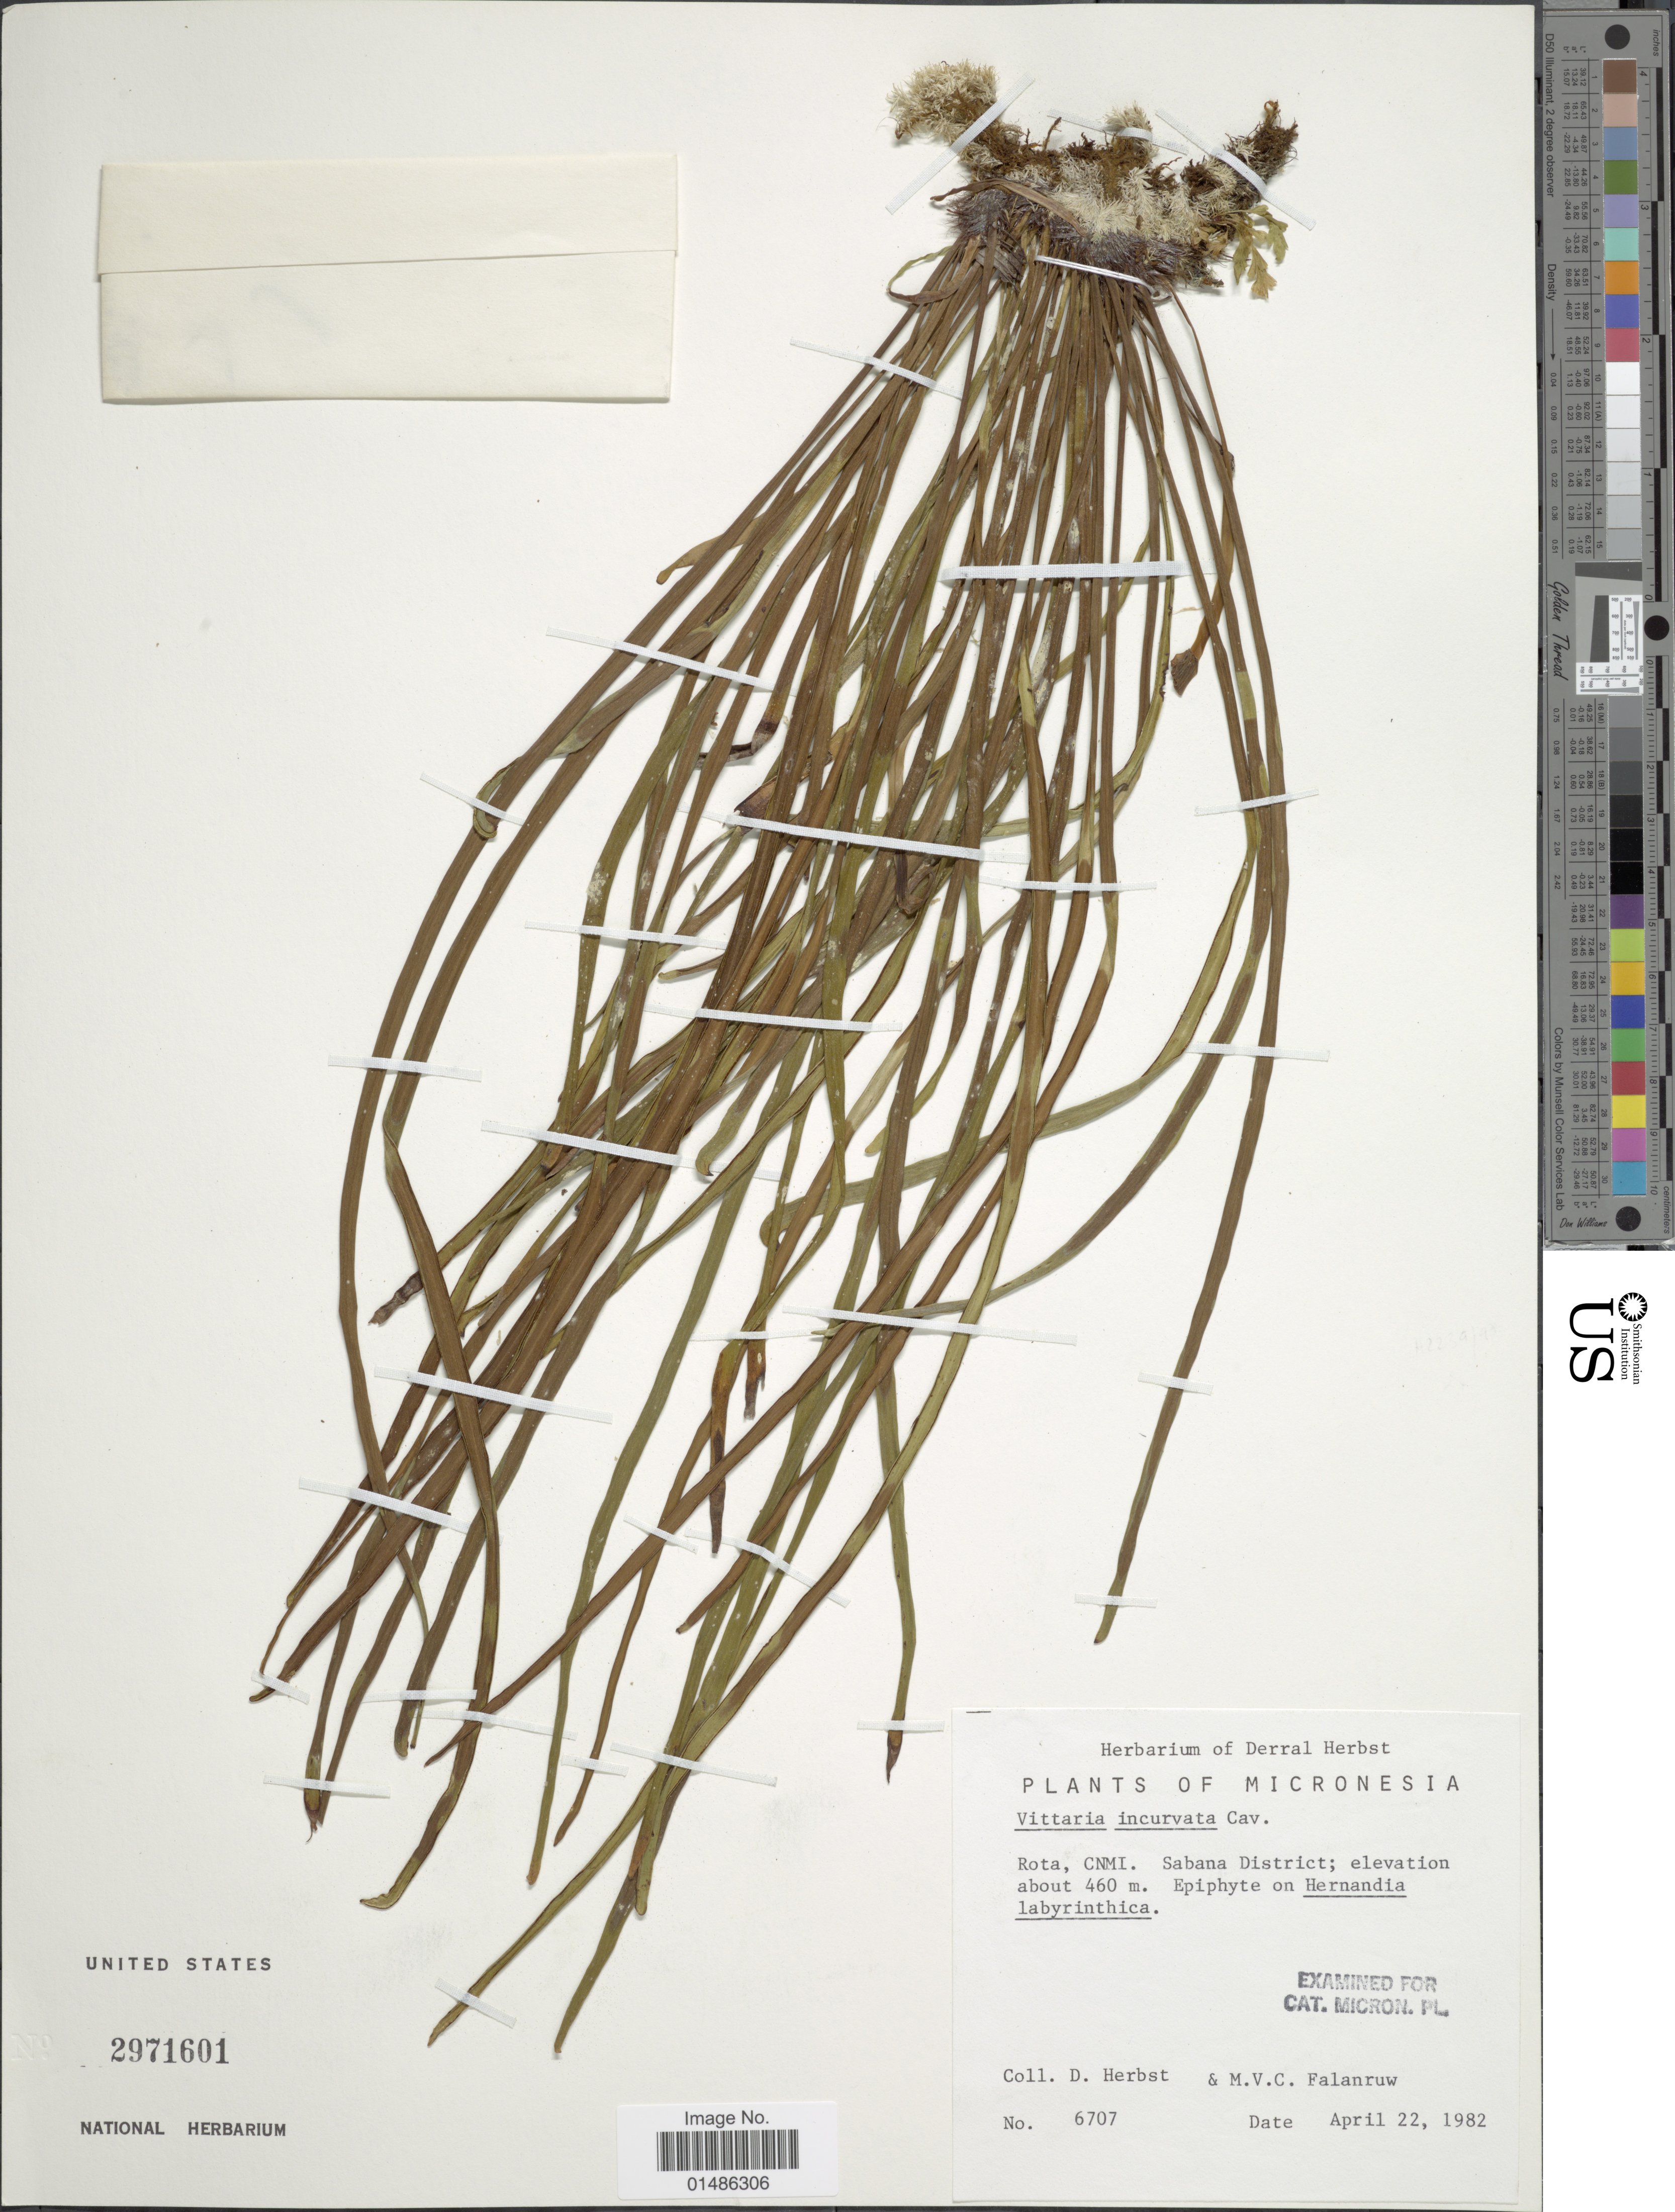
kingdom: Plantae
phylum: Tracheophyta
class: Polypodiopsida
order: Polypodiales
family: Pteridaceae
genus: Haplopteris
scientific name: Haplopteris ensiformis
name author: (Sw.) E.H. Crane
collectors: D. Herbst & M. V. Falanruw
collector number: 6707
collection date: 1982-04-22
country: Northern Mariana Islands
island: Rota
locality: Rota, CNMI. Sabana District.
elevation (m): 460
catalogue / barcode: US 2971601